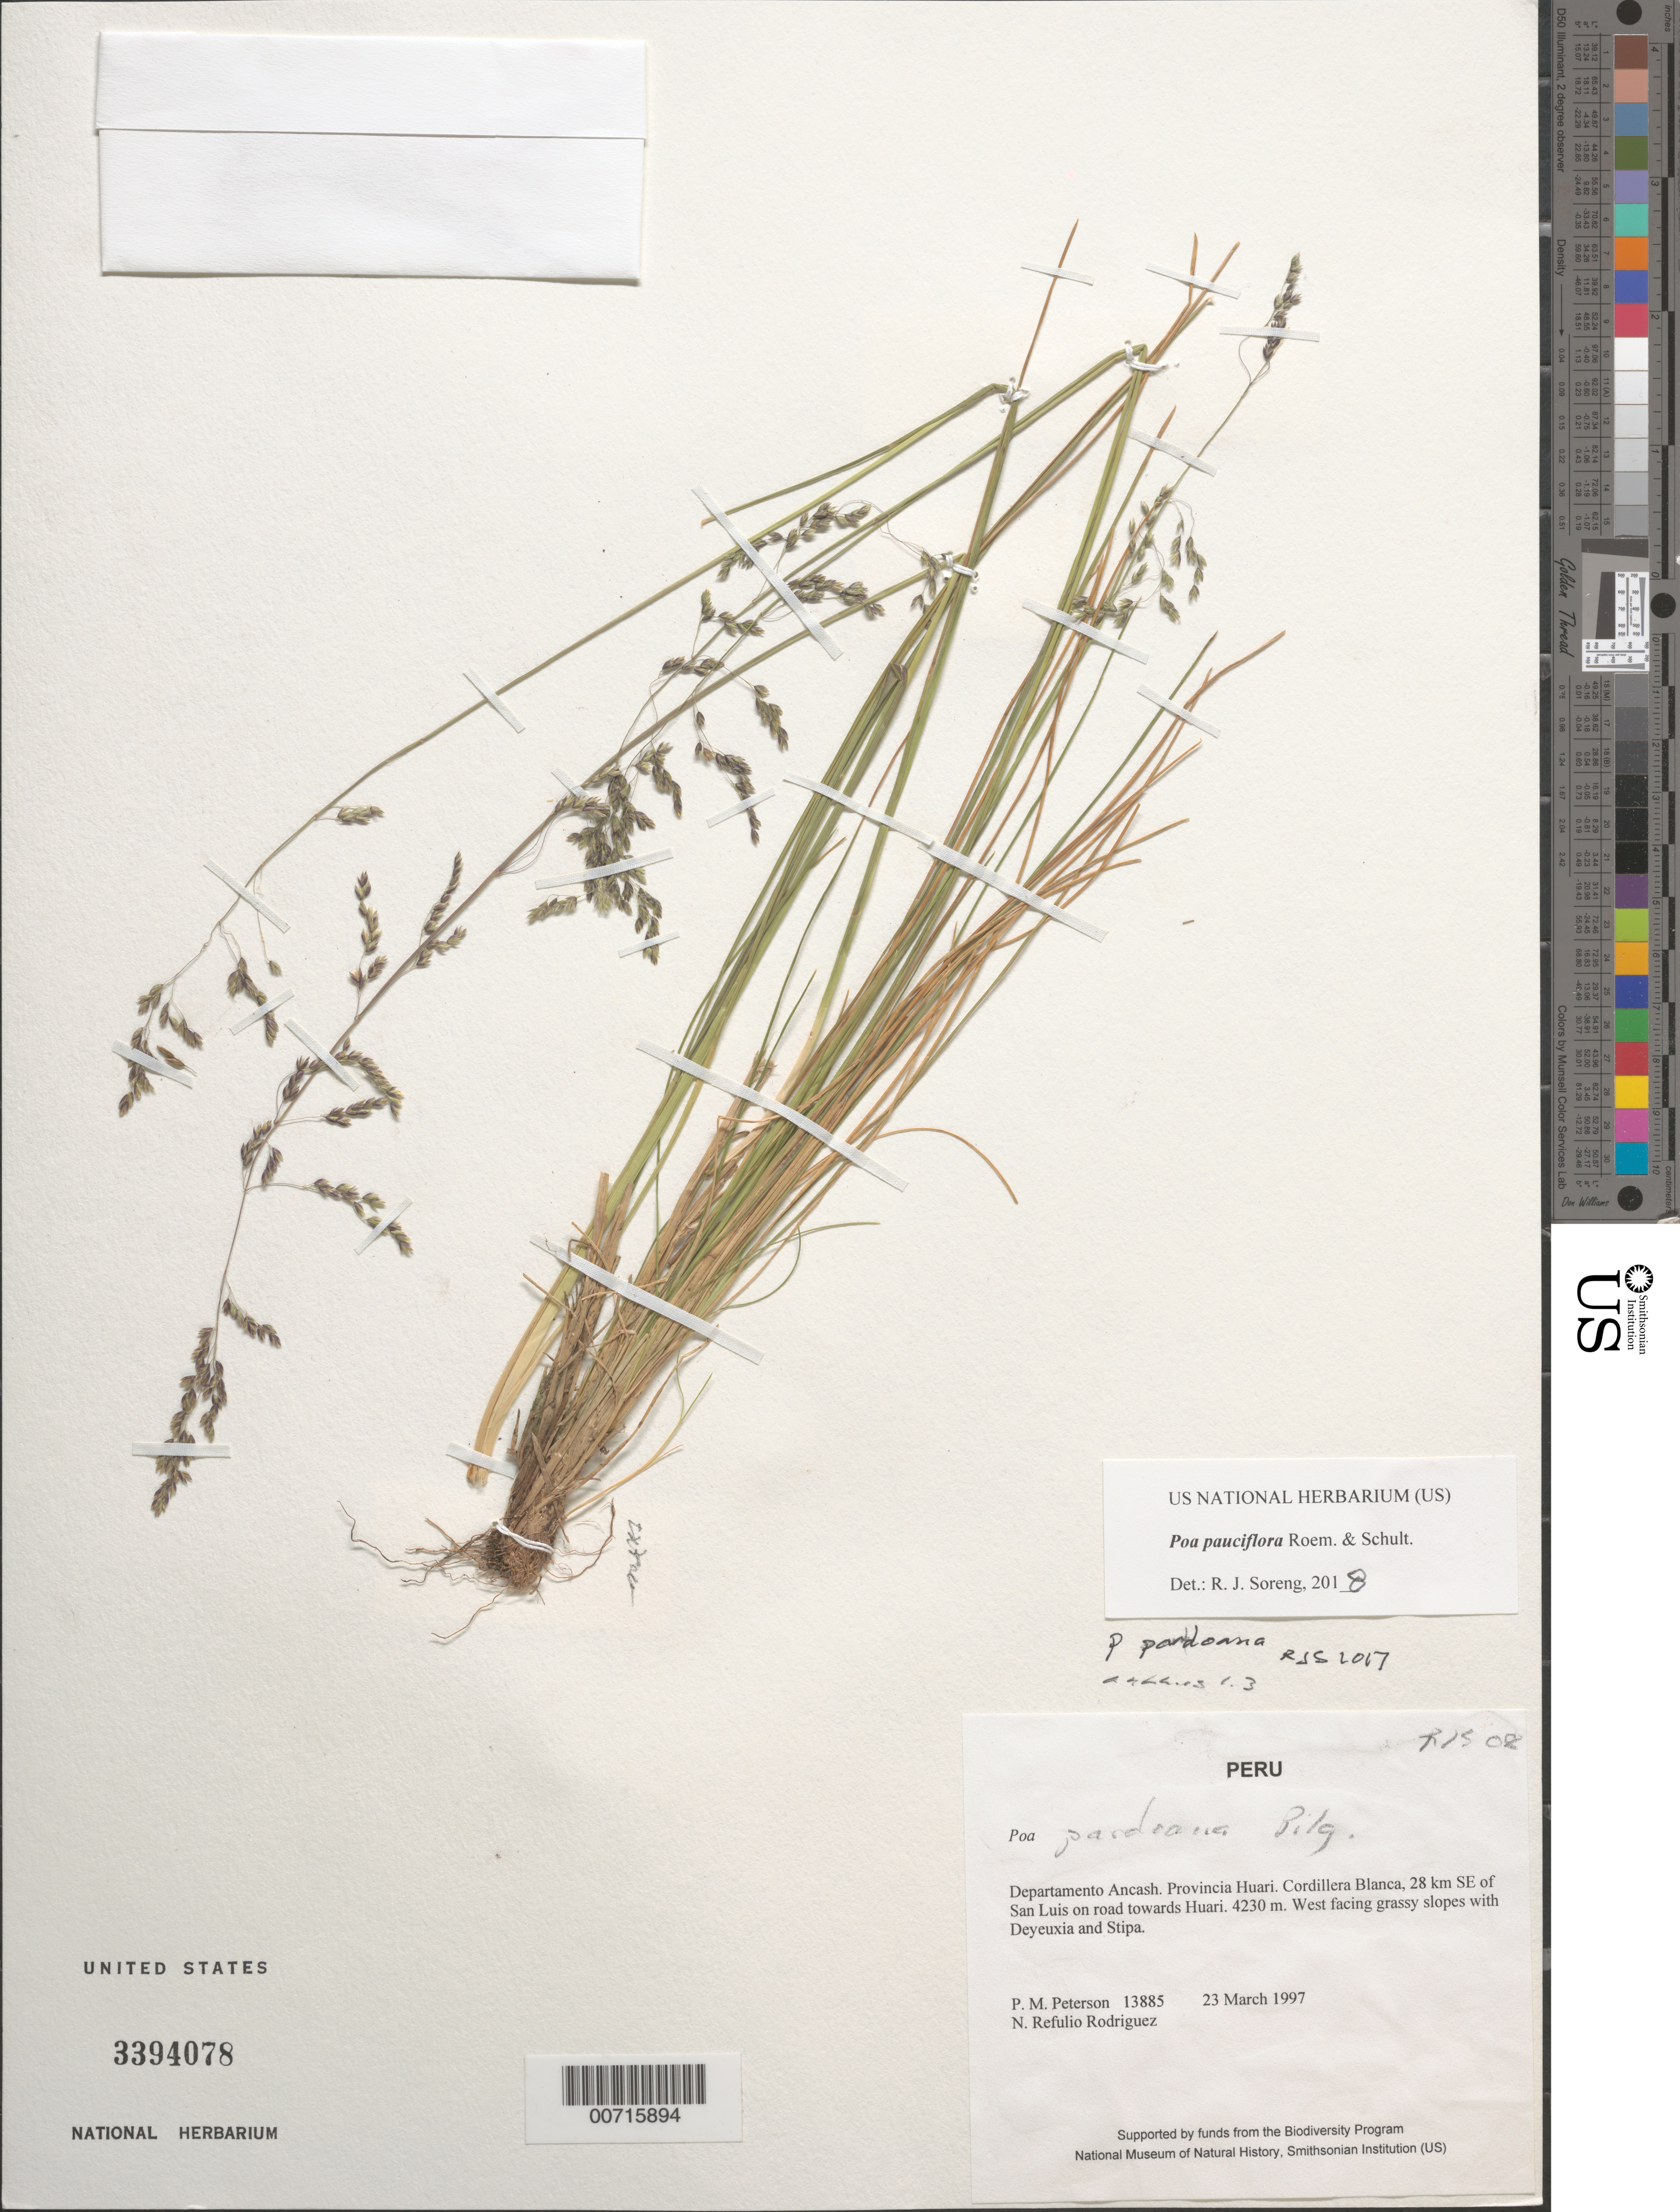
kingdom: Plantae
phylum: Tracheophyta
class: Liliopsida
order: Poales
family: Poaceae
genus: Poa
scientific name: Poa pauciflora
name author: Roem. & Schult.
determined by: Soreng, Robert J., Research Associate (BOT), Smithsonian Institution - National Museum of Natural History (UNITED STATES)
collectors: P. M. Peterson & N. Refulio-Rodríguez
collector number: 13885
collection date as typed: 23 Mar 1997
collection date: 1997-03-23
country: Peru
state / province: Ancash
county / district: Huari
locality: Cordillera Blanca, 28 km SE of San Luis on road towards Huari.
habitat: West facing grassy slopes with Deyeuxia and Stipa.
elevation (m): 4230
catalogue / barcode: US 3394078